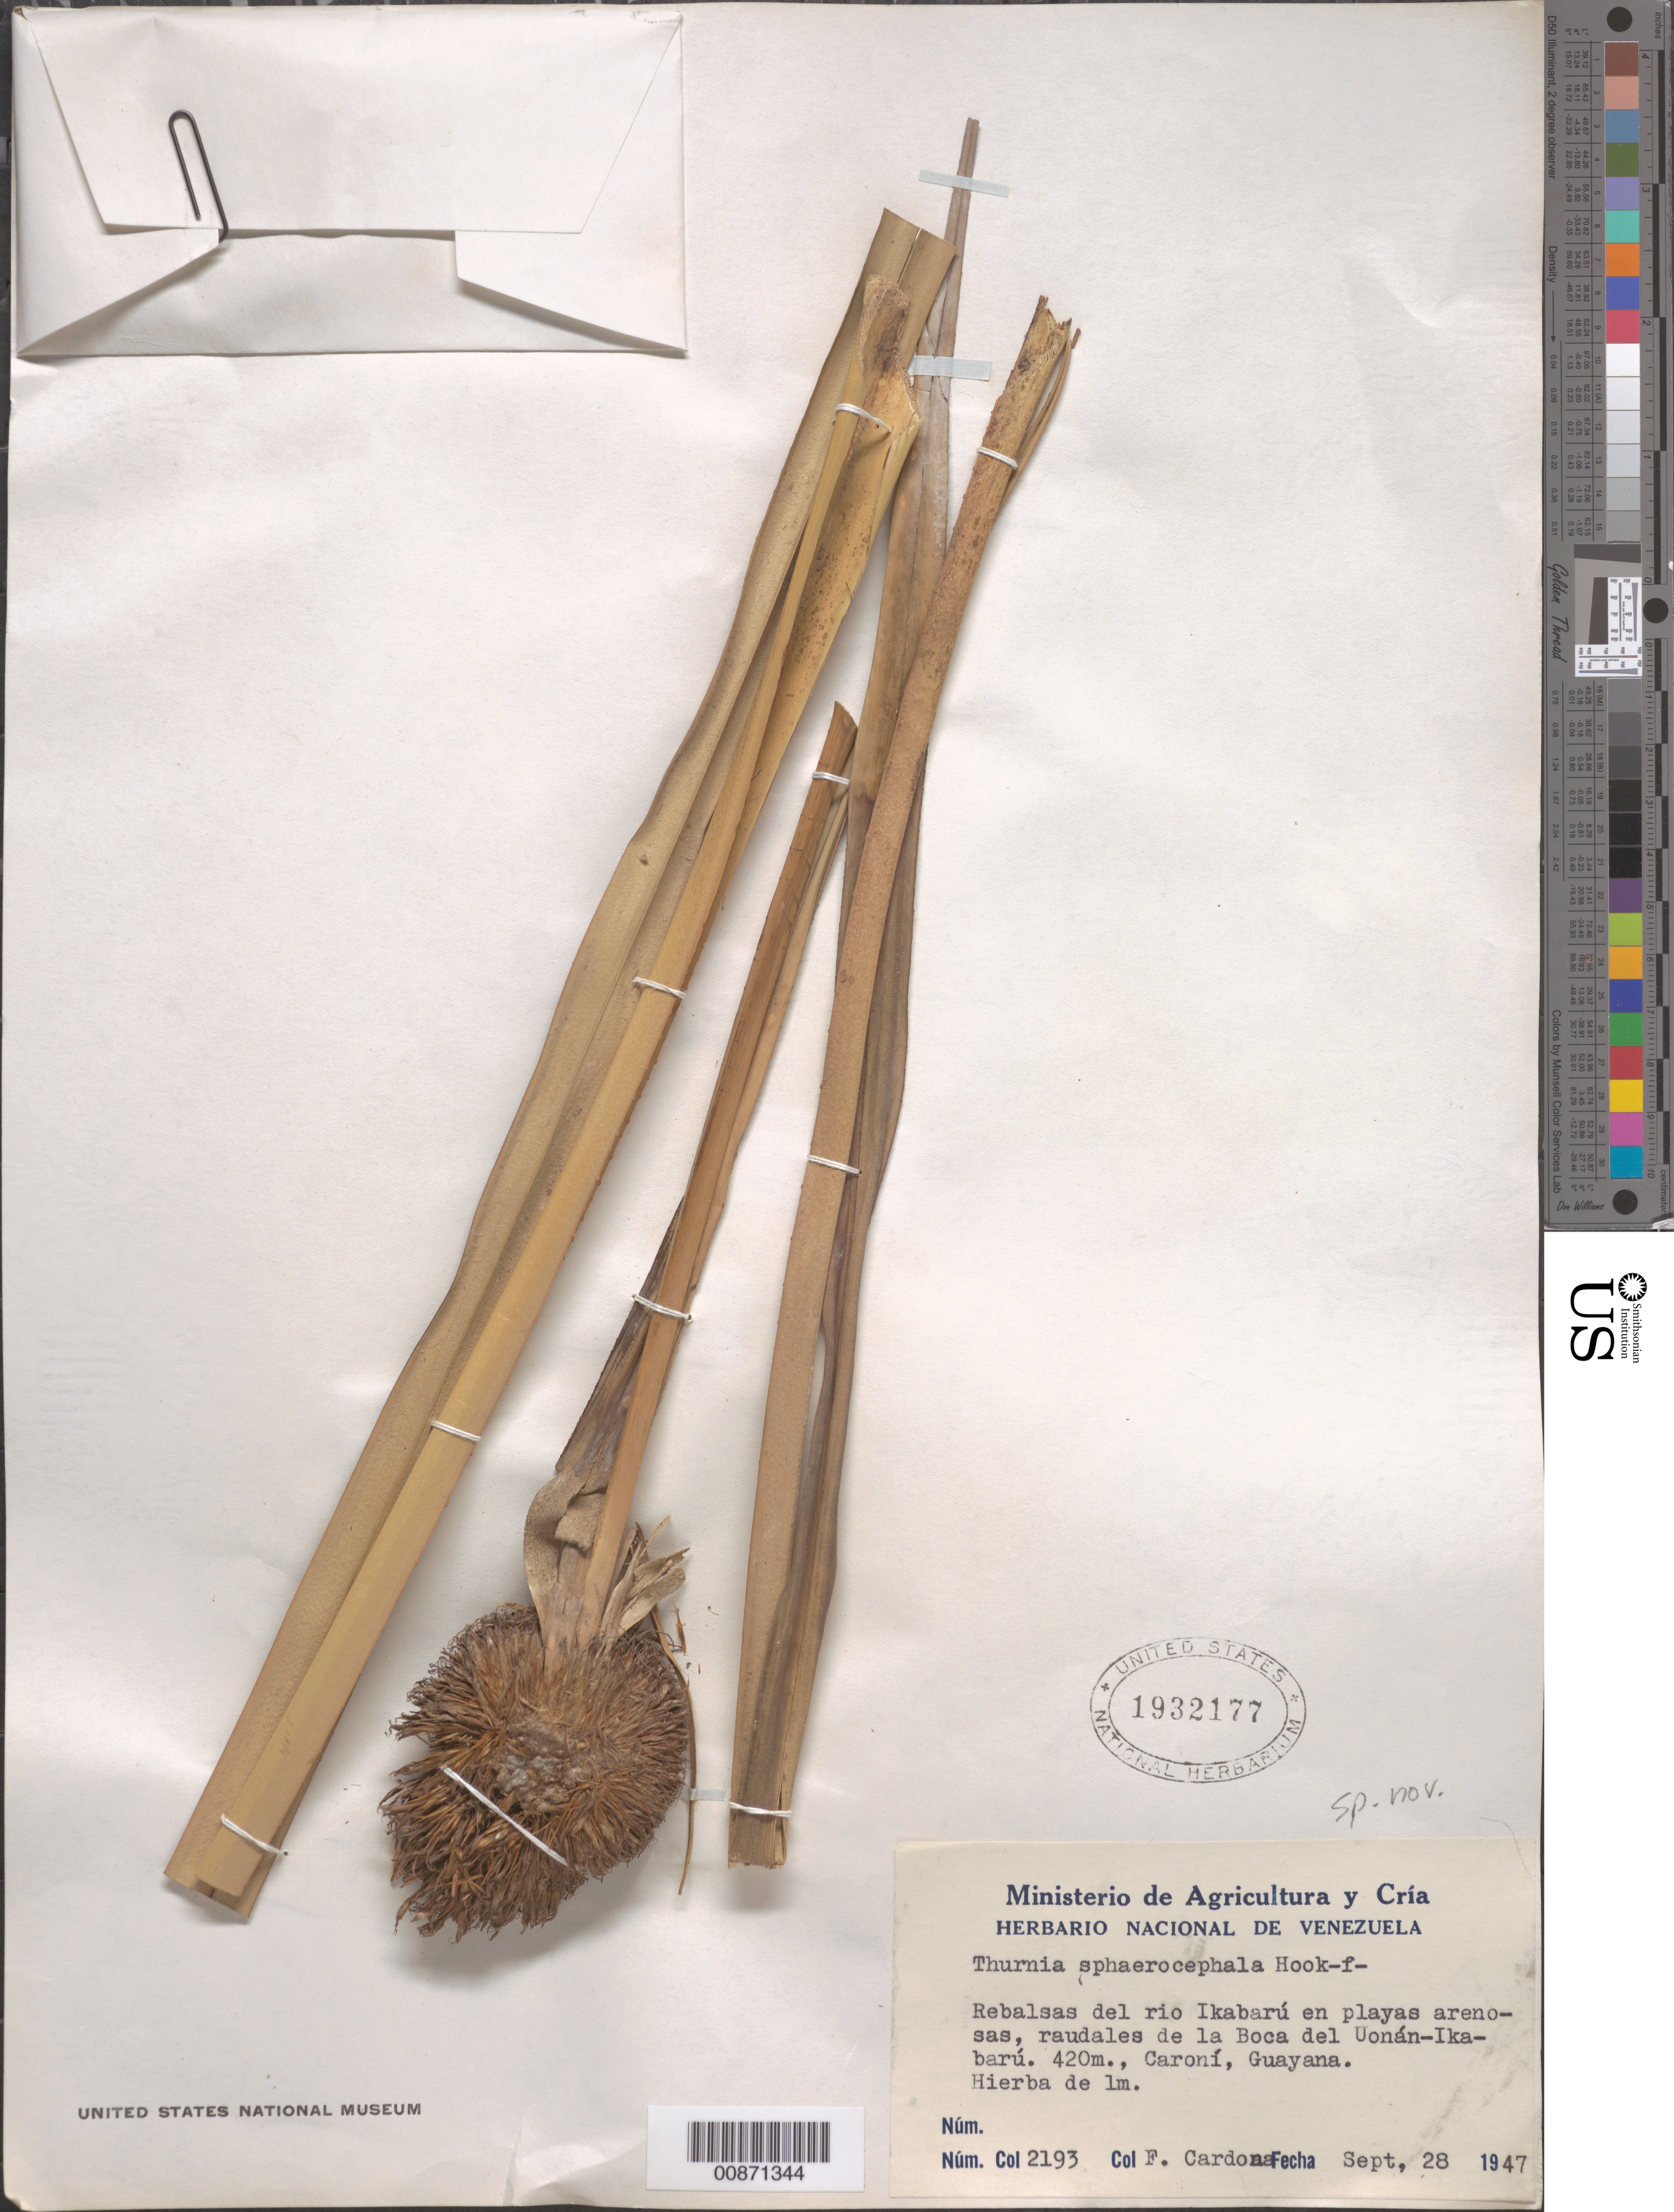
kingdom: Plantae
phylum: Tracheophyta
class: Liliopsida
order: Poales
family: Thurniaceae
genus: Thurnia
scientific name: Thurnia sphaerocephala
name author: (Rudge) Hook. f.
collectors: F. Cardona Puig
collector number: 2193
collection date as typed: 28-Sep-47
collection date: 1947-09-28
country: Venezuela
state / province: Bolívar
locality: Río Ikabarú, boca del Uonán-Ikabarú, Caroní, Guayana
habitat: Rebalsas del rio, en playas arenosas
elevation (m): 420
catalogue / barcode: US 1932177